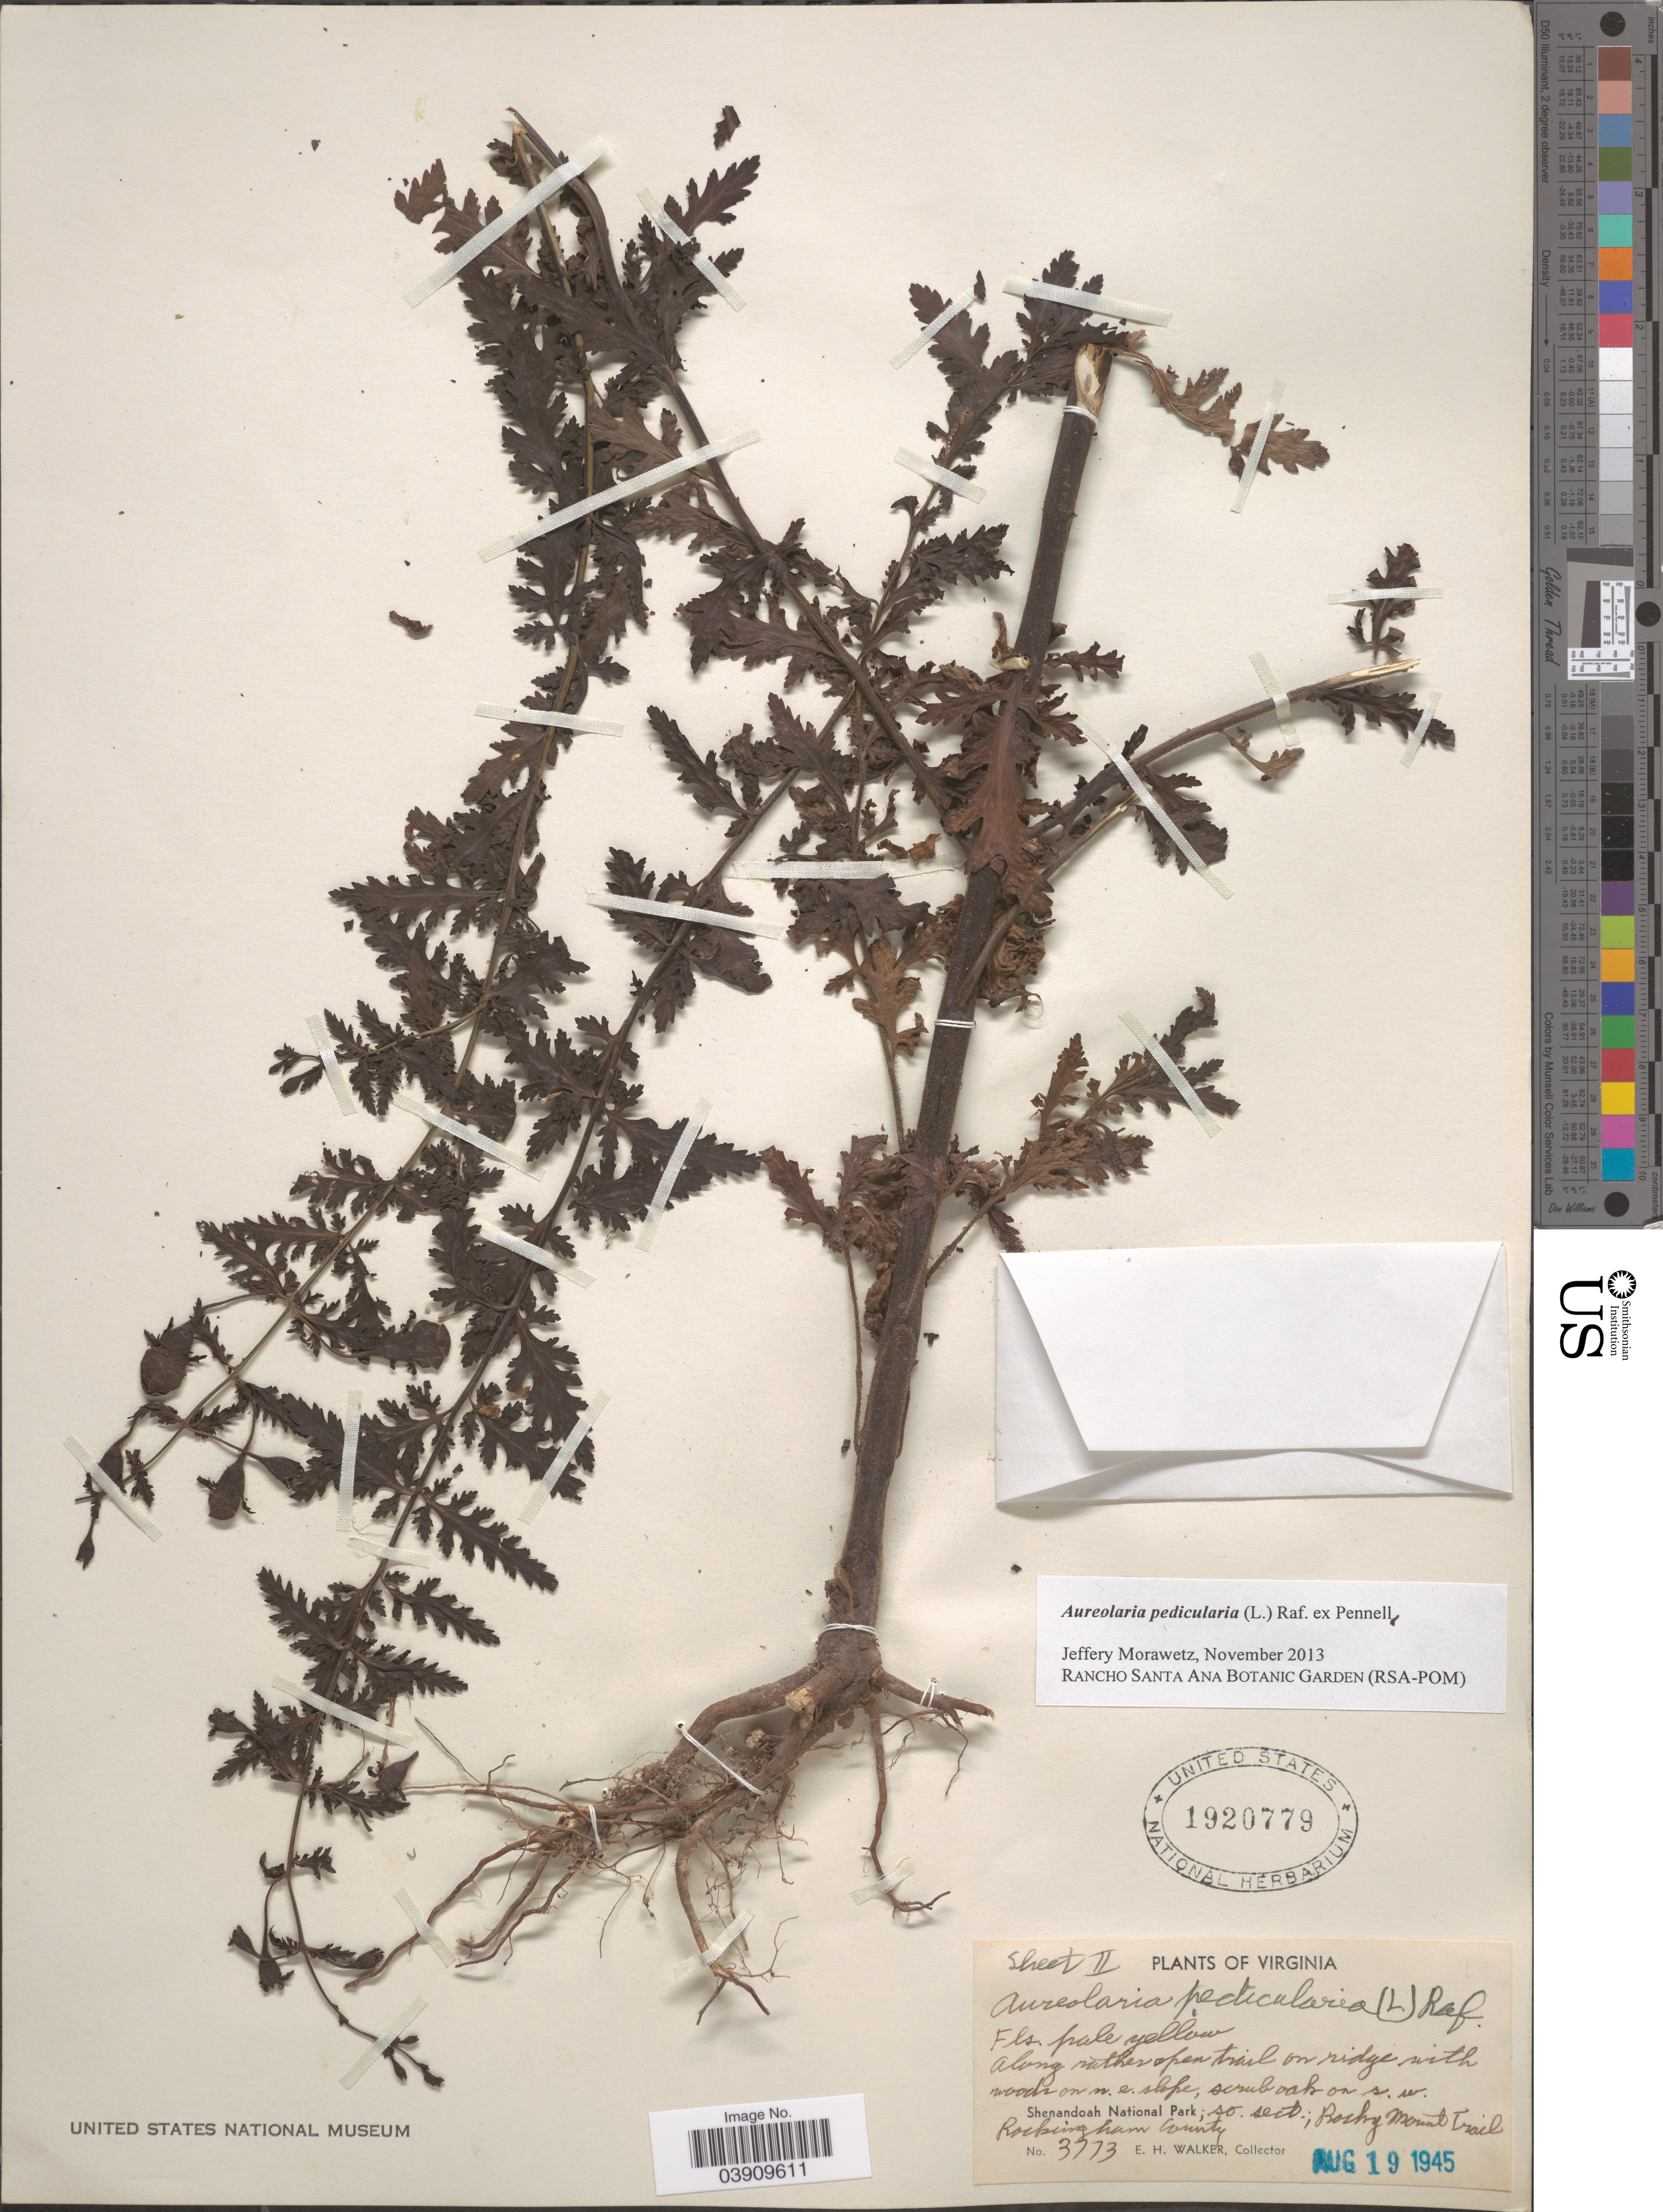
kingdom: Plantae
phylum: Tracheophyta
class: Magnoliopsida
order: Lamiales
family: Orobanchaceae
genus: Aureolaria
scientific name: Aureolaria pedicularia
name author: (L.) Raf. ex Farw.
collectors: E. H. Walker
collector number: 3773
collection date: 1945-08-19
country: United States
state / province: Virginia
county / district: Rockingham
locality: Along rather open trail on ridge with woods on n.e. slope, scrub oak on s.w. Shenandoah National Park; so. sect.; Rocky Mount Trail, Rockingham County.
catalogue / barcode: US 1920779